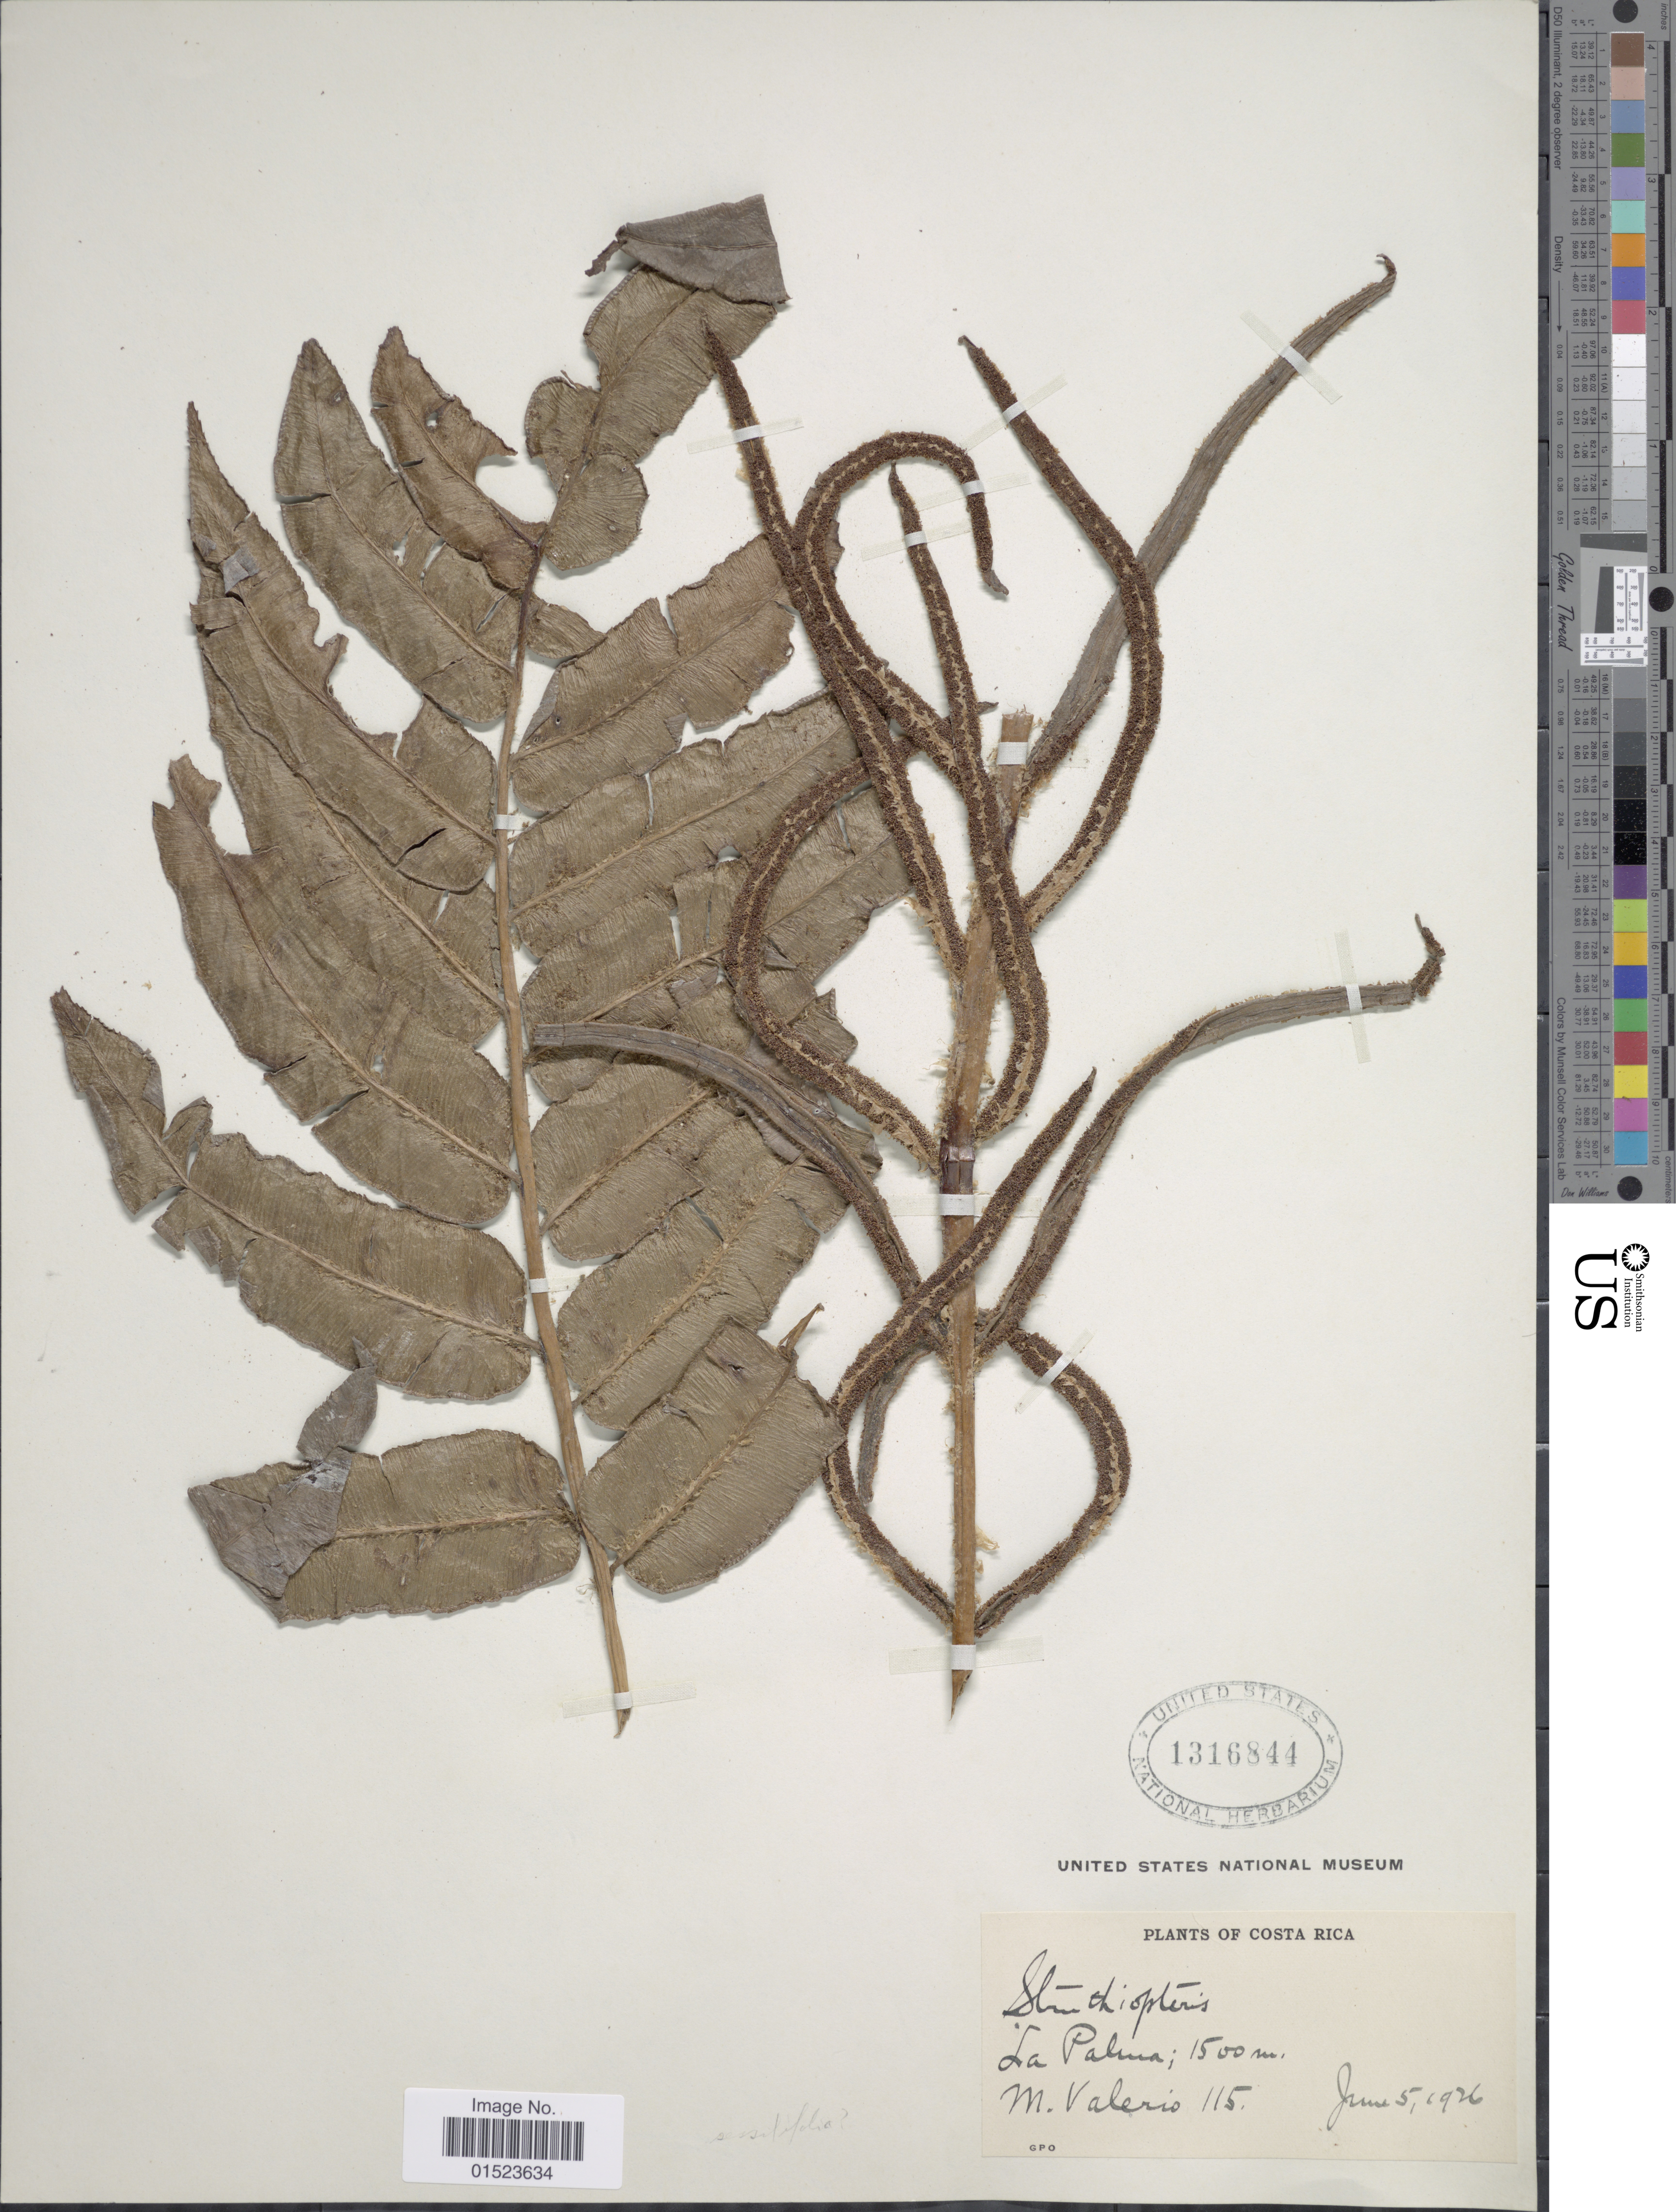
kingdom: Plantae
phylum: Tracheophyta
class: Polypodiopsida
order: Polypodiales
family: Blechnaceae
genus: Blechnum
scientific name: Blechnum christii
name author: C. Chr.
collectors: M. Valerio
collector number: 115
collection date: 1926-06-05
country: Spain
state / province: Canarias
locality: La Palma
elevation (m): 1500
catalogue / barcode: US 1316844